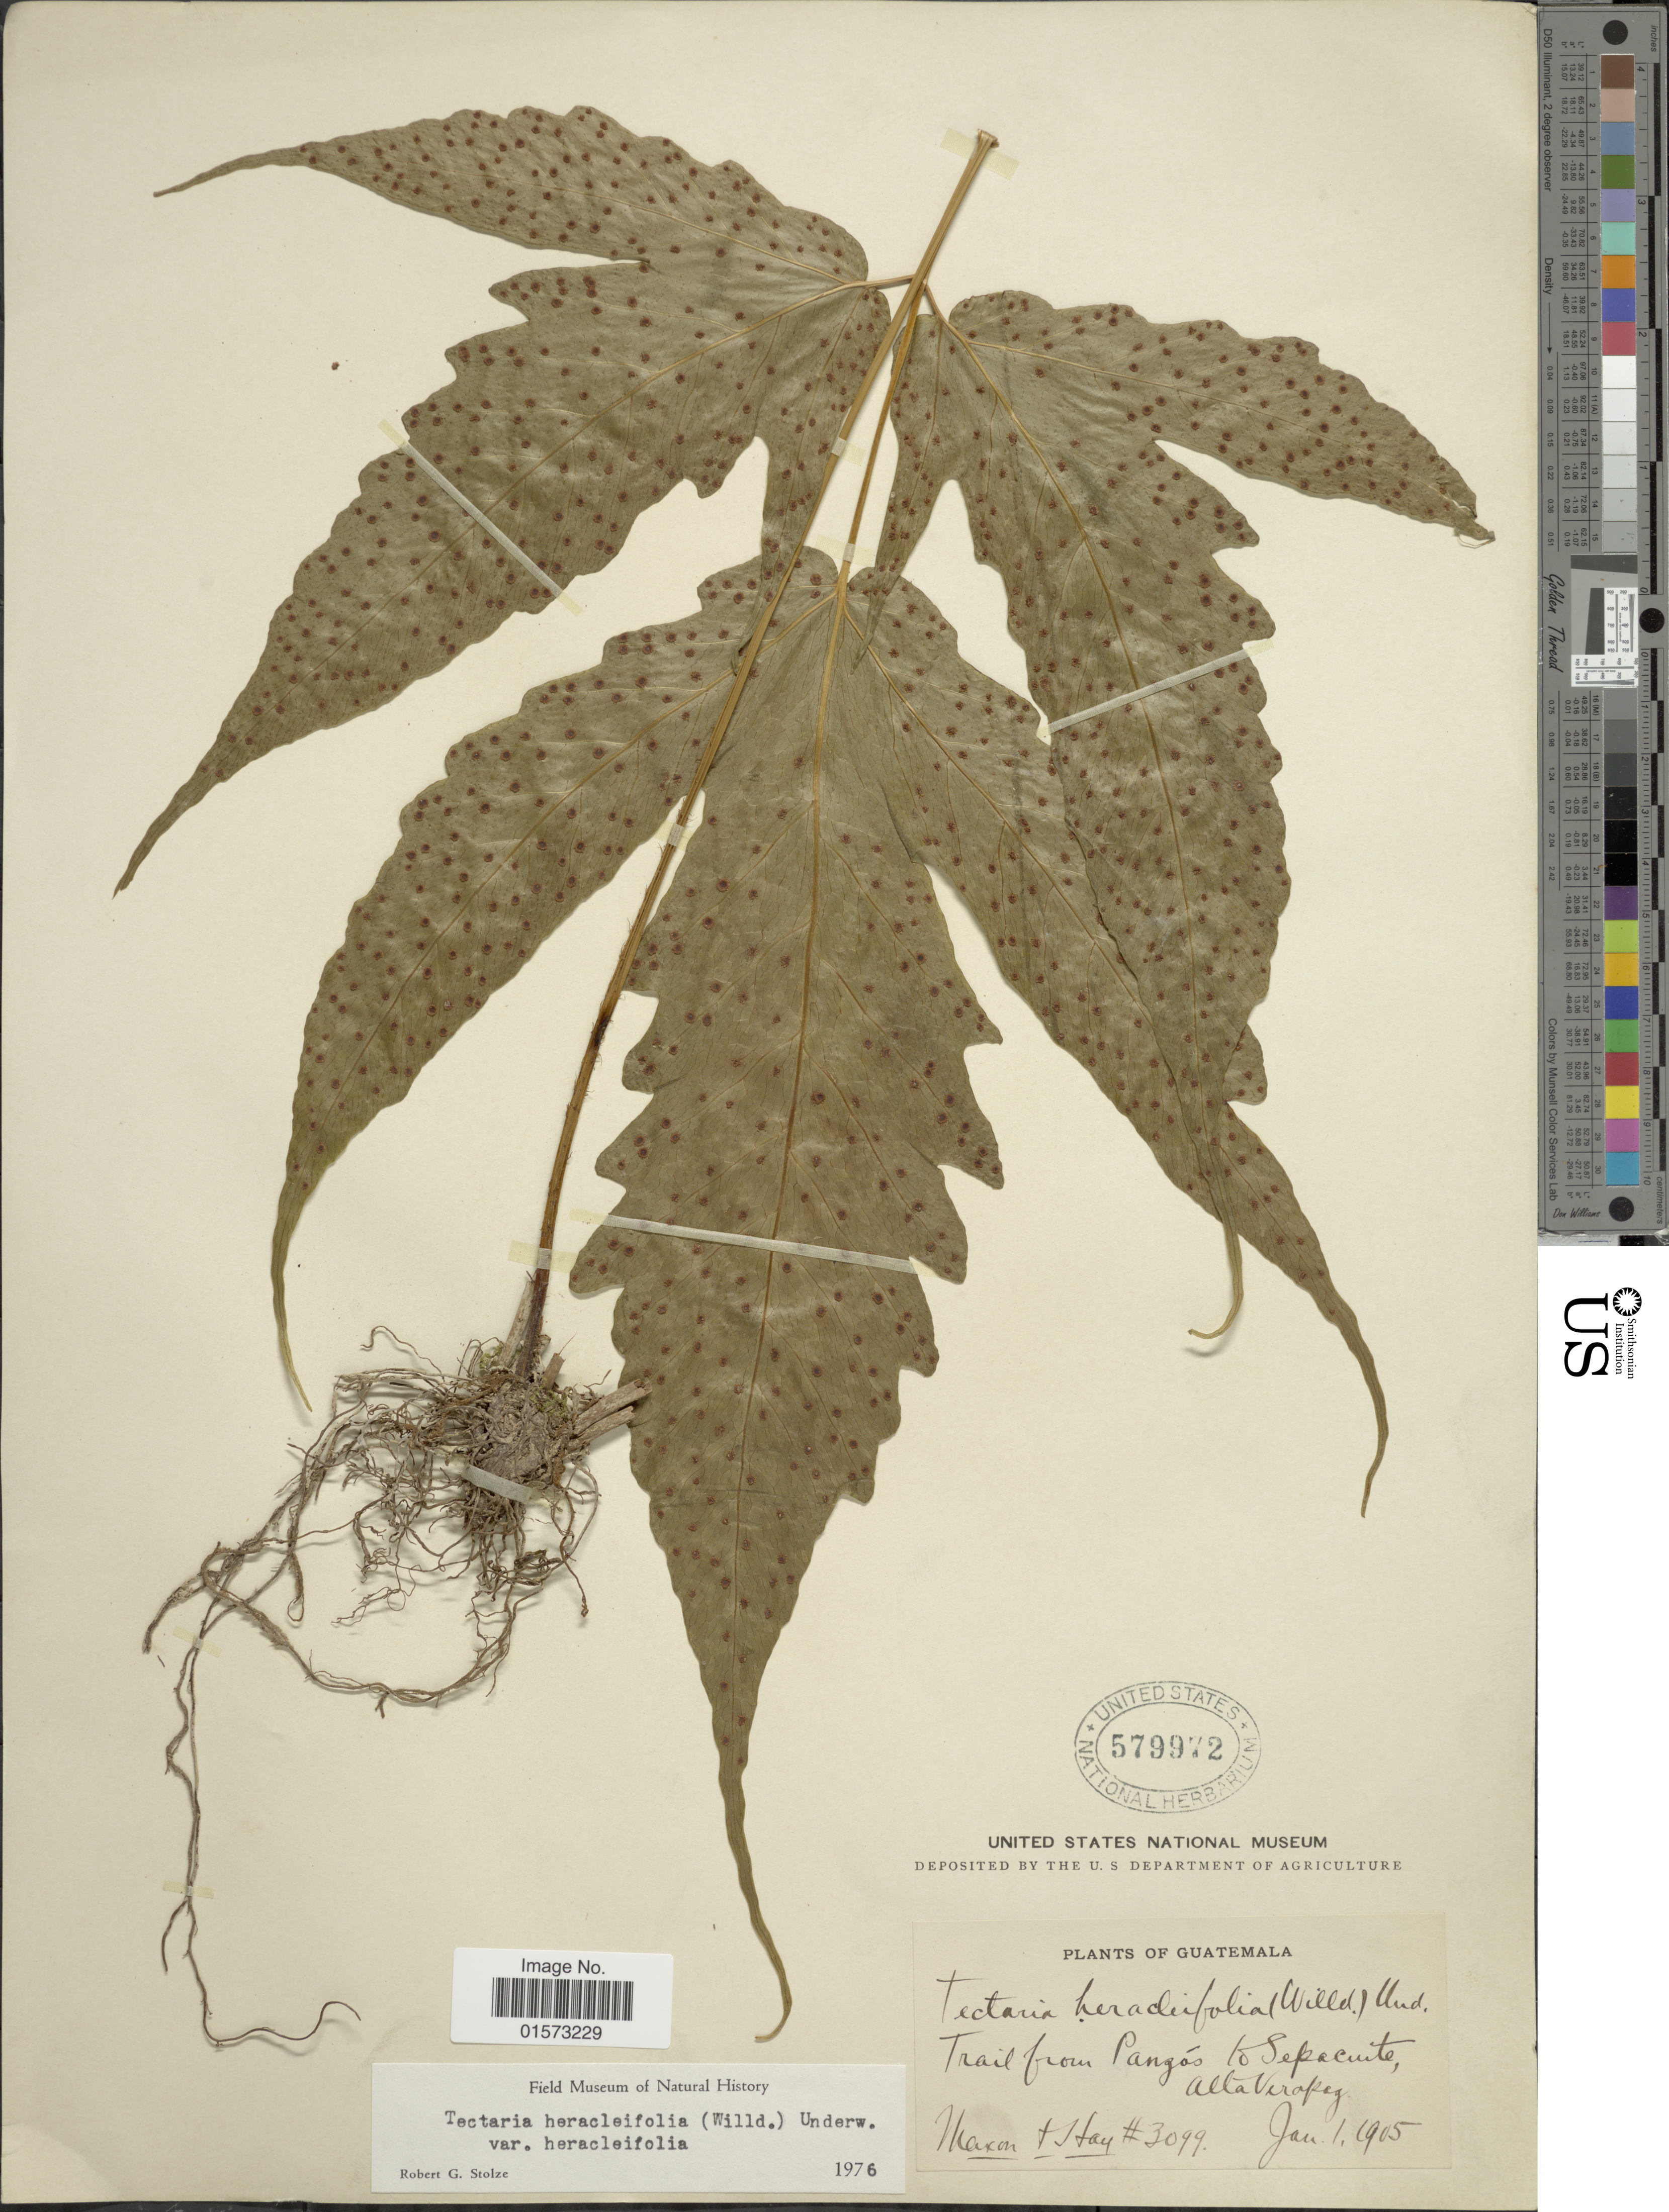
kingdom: Plantae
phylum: Tracheophyta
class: Polypodiopsida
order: Polypodiales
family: Tectariaceae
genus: Tectaria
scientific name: Tectaria heracleifolia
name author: (Willd.) Underw.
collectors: -. Maxon & -. Hay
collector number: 3099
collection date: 1905-01-01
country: Guatemala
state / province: Alta Verapaz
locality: Trail from Pangos to Sepacuite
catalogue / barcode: US 579972